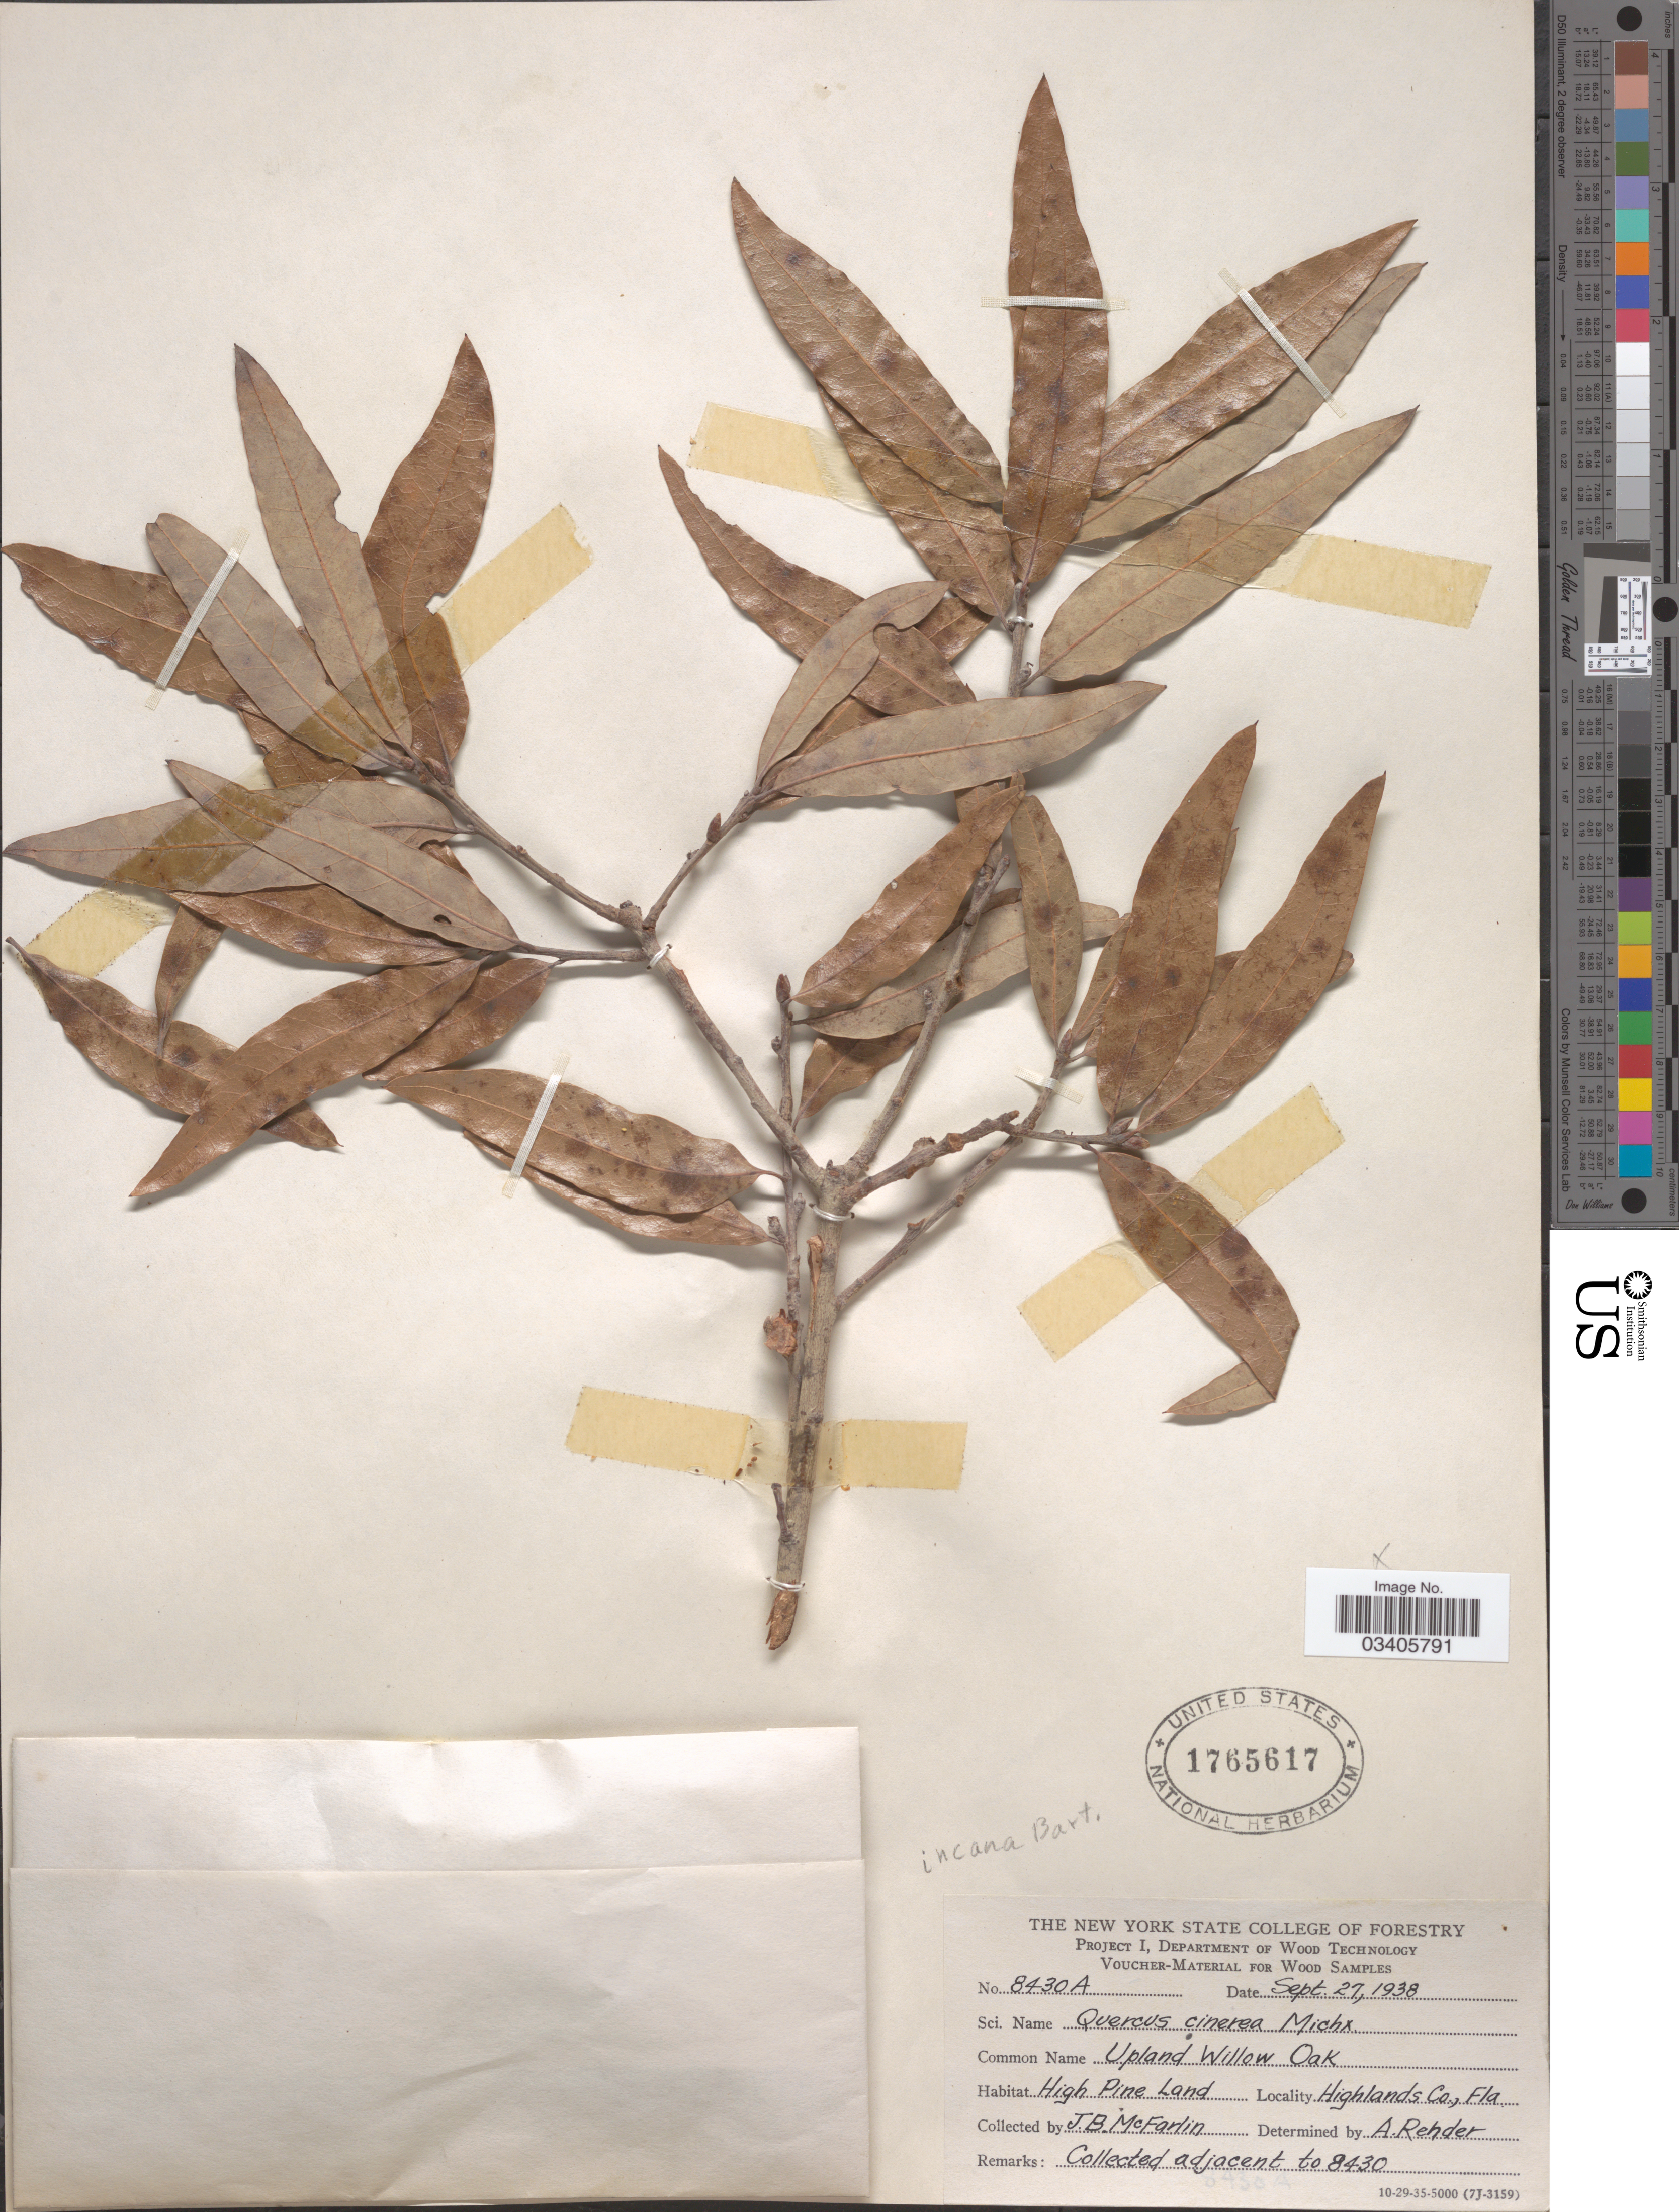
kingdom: Plantae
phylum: Tracheophyta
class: Magnoliopsida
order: Fagales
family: Fagaceae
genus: Quercus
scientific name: Quercus incana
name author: W. Bartram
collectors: J. McFarlin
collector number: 8430A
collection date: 1938-09-27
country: United States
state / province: Florida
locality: Highlands Co.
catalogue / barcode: US 1765617